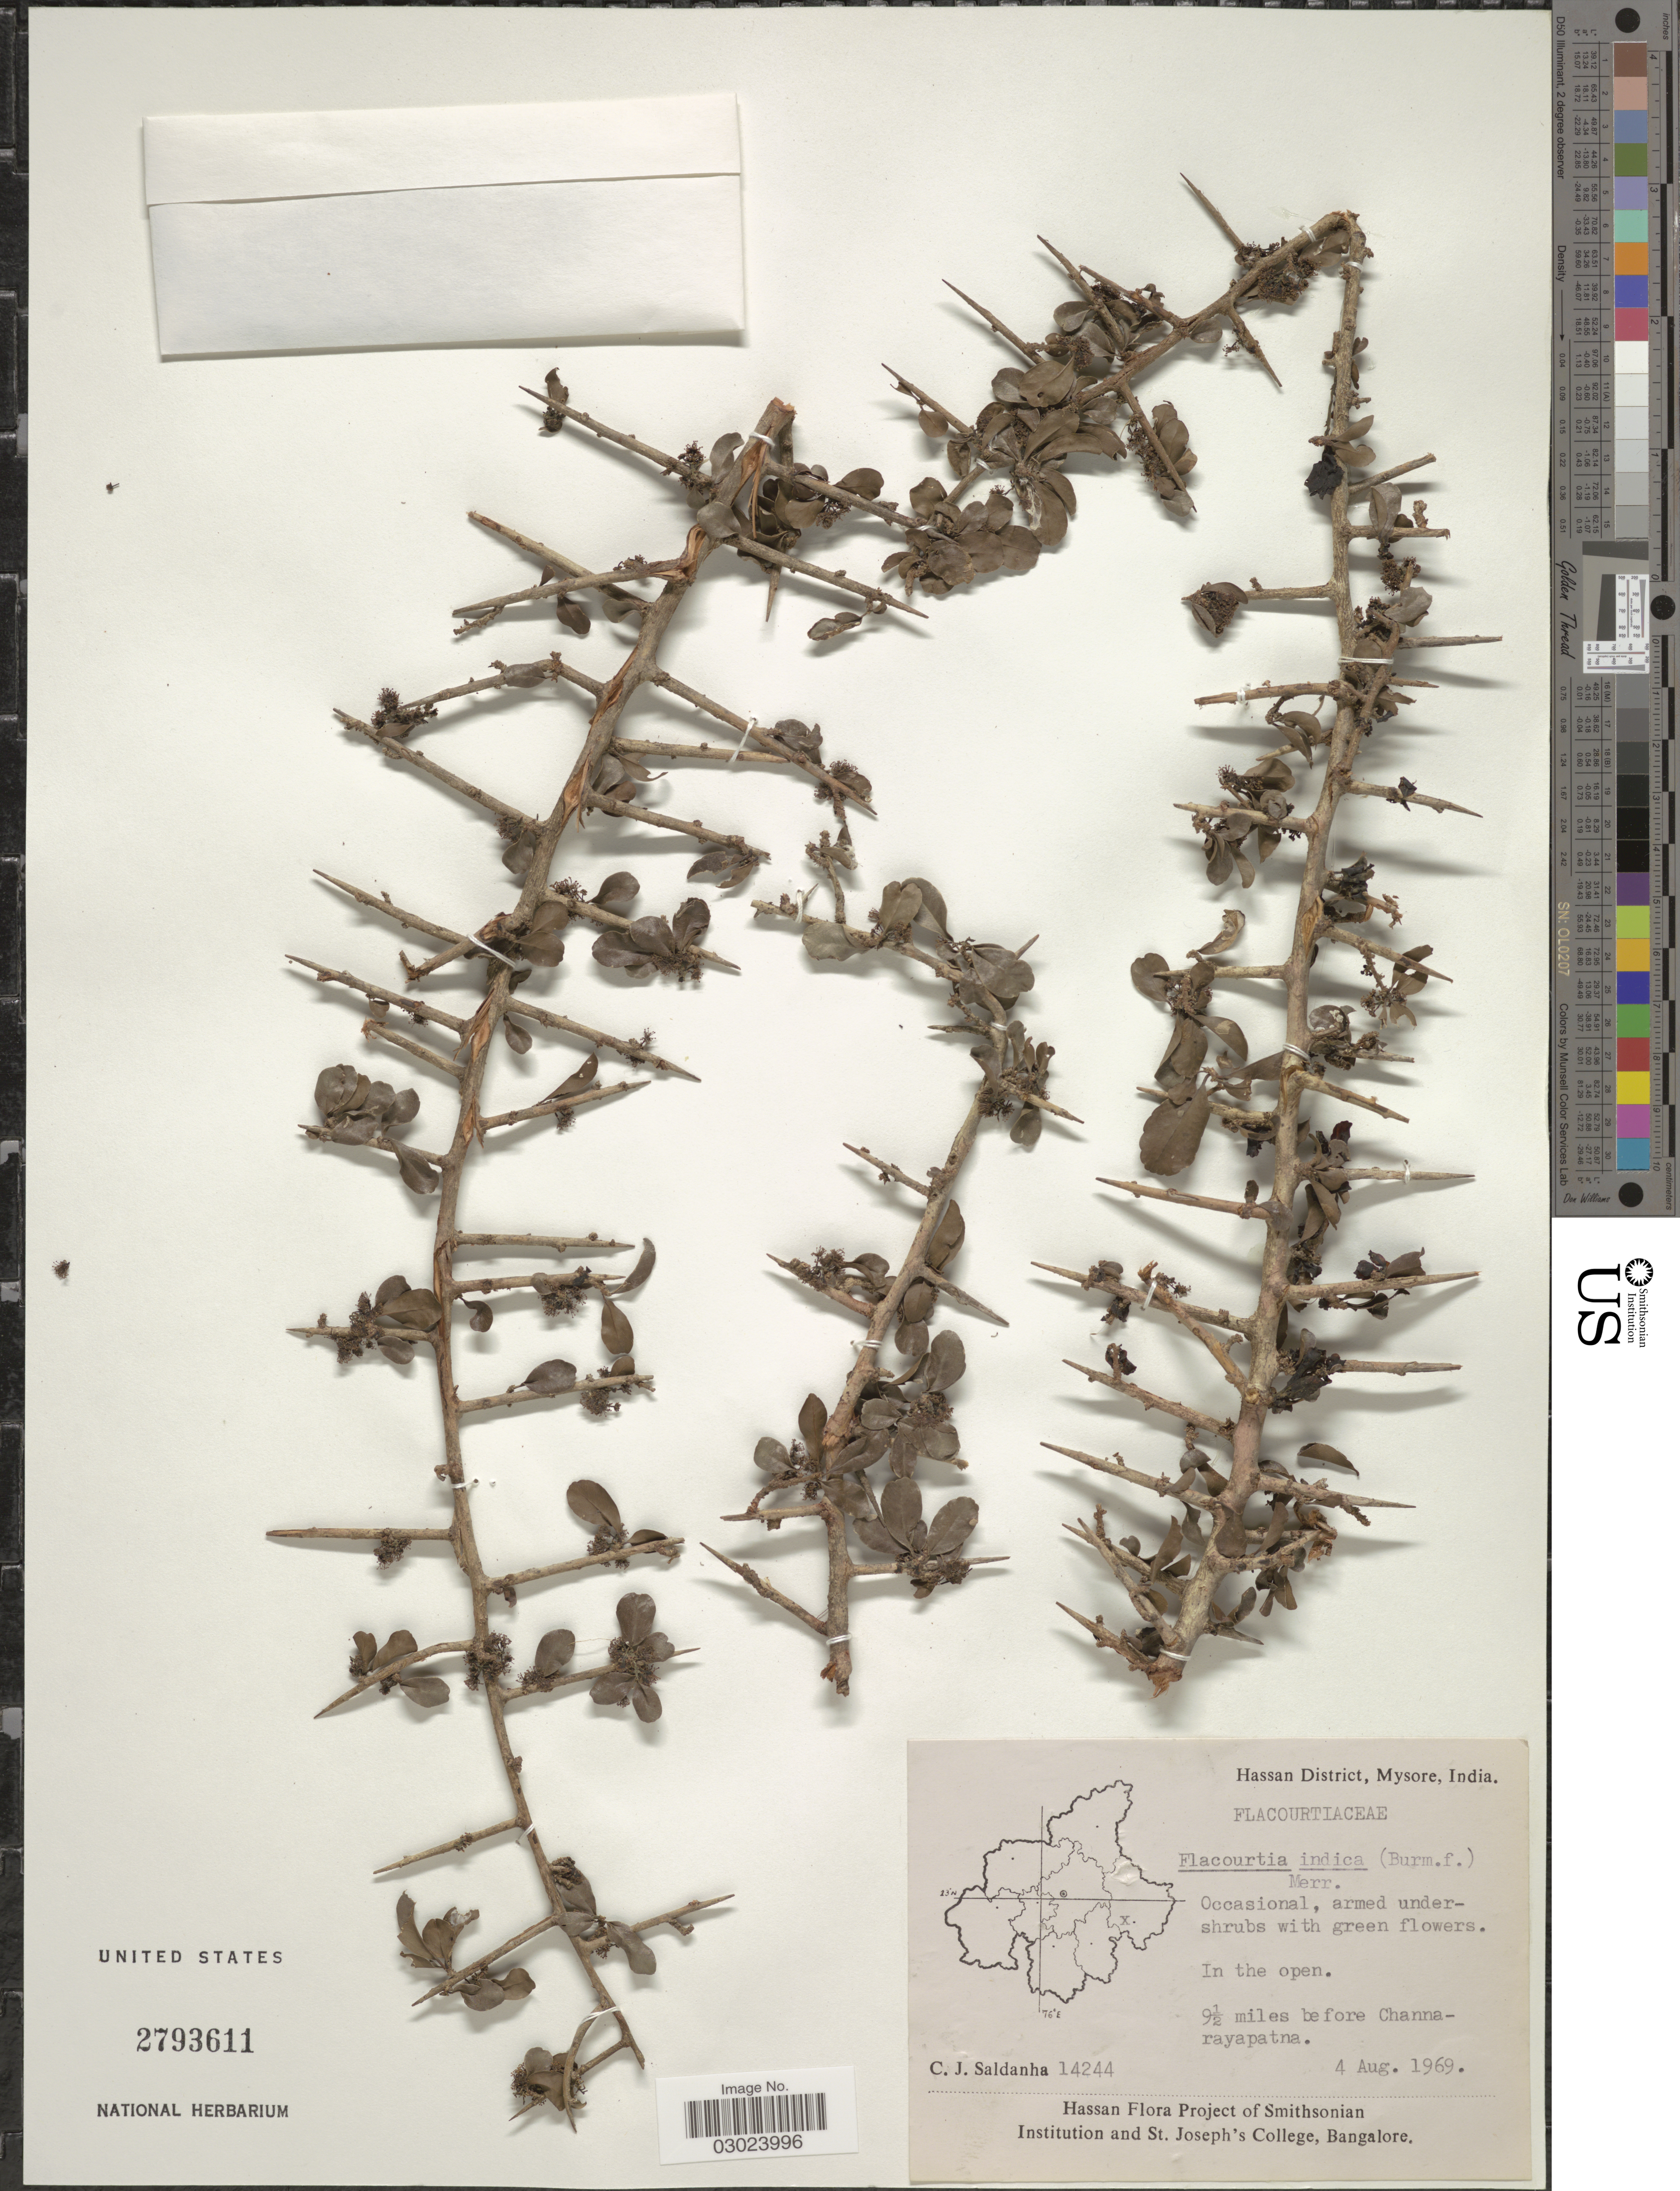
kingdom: Plantae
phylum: Tracheophyta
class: Magnoliopsida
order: Malpighiales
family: Salicaceae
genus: Flacourtia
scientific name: Flacourtia indica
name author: (Burm. f.) Merr.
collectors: C. J. Saldanha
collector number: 14244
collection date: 1969-08-04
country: India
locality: Hassan District, Mysore. 9½ miles before Channarayapatna.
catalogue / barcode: US 2793611